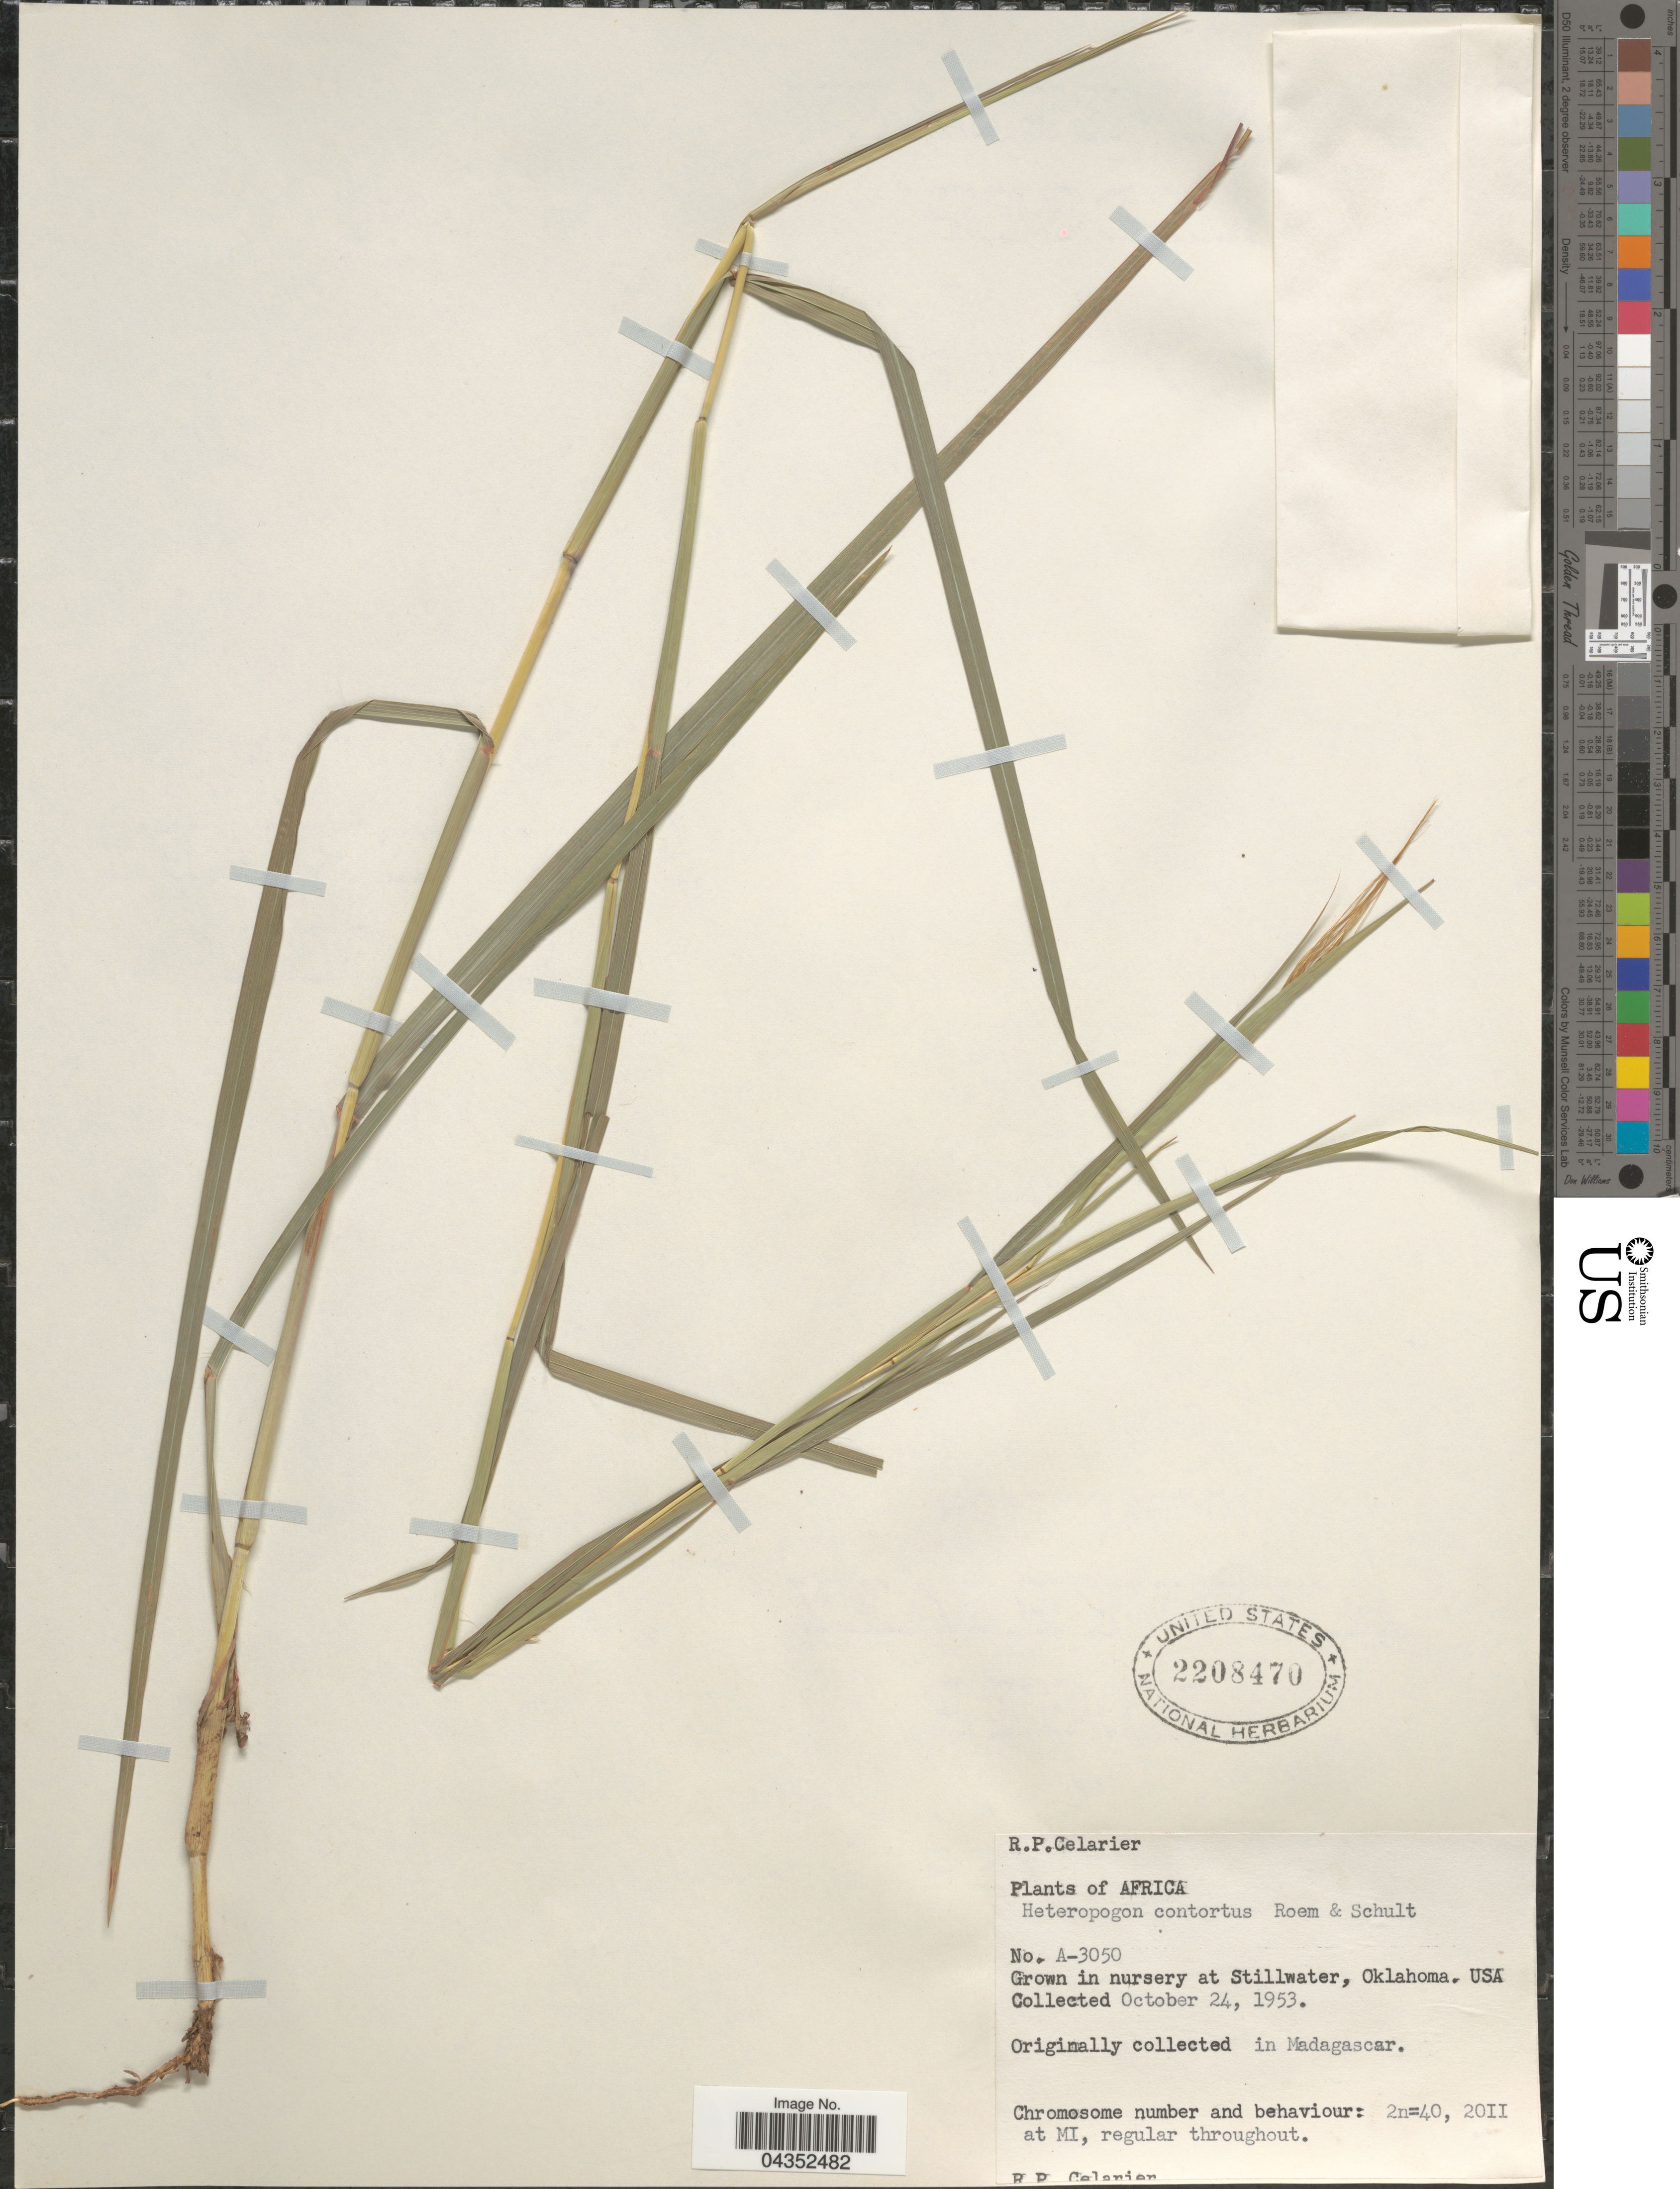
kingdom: Plantae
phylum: Tracheophyta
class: Liliopsida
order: Poales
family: Poaceae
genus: Heteropogon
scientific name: Heteropogon contortus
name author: (L.) P. Beauv. ex Roem. & Schult.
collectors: R. Celarier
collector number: A-3050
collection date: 1953-10-24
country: United States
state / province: Oklahoma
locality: Grown in nursery at Stillwater.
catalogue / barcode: US 2208470